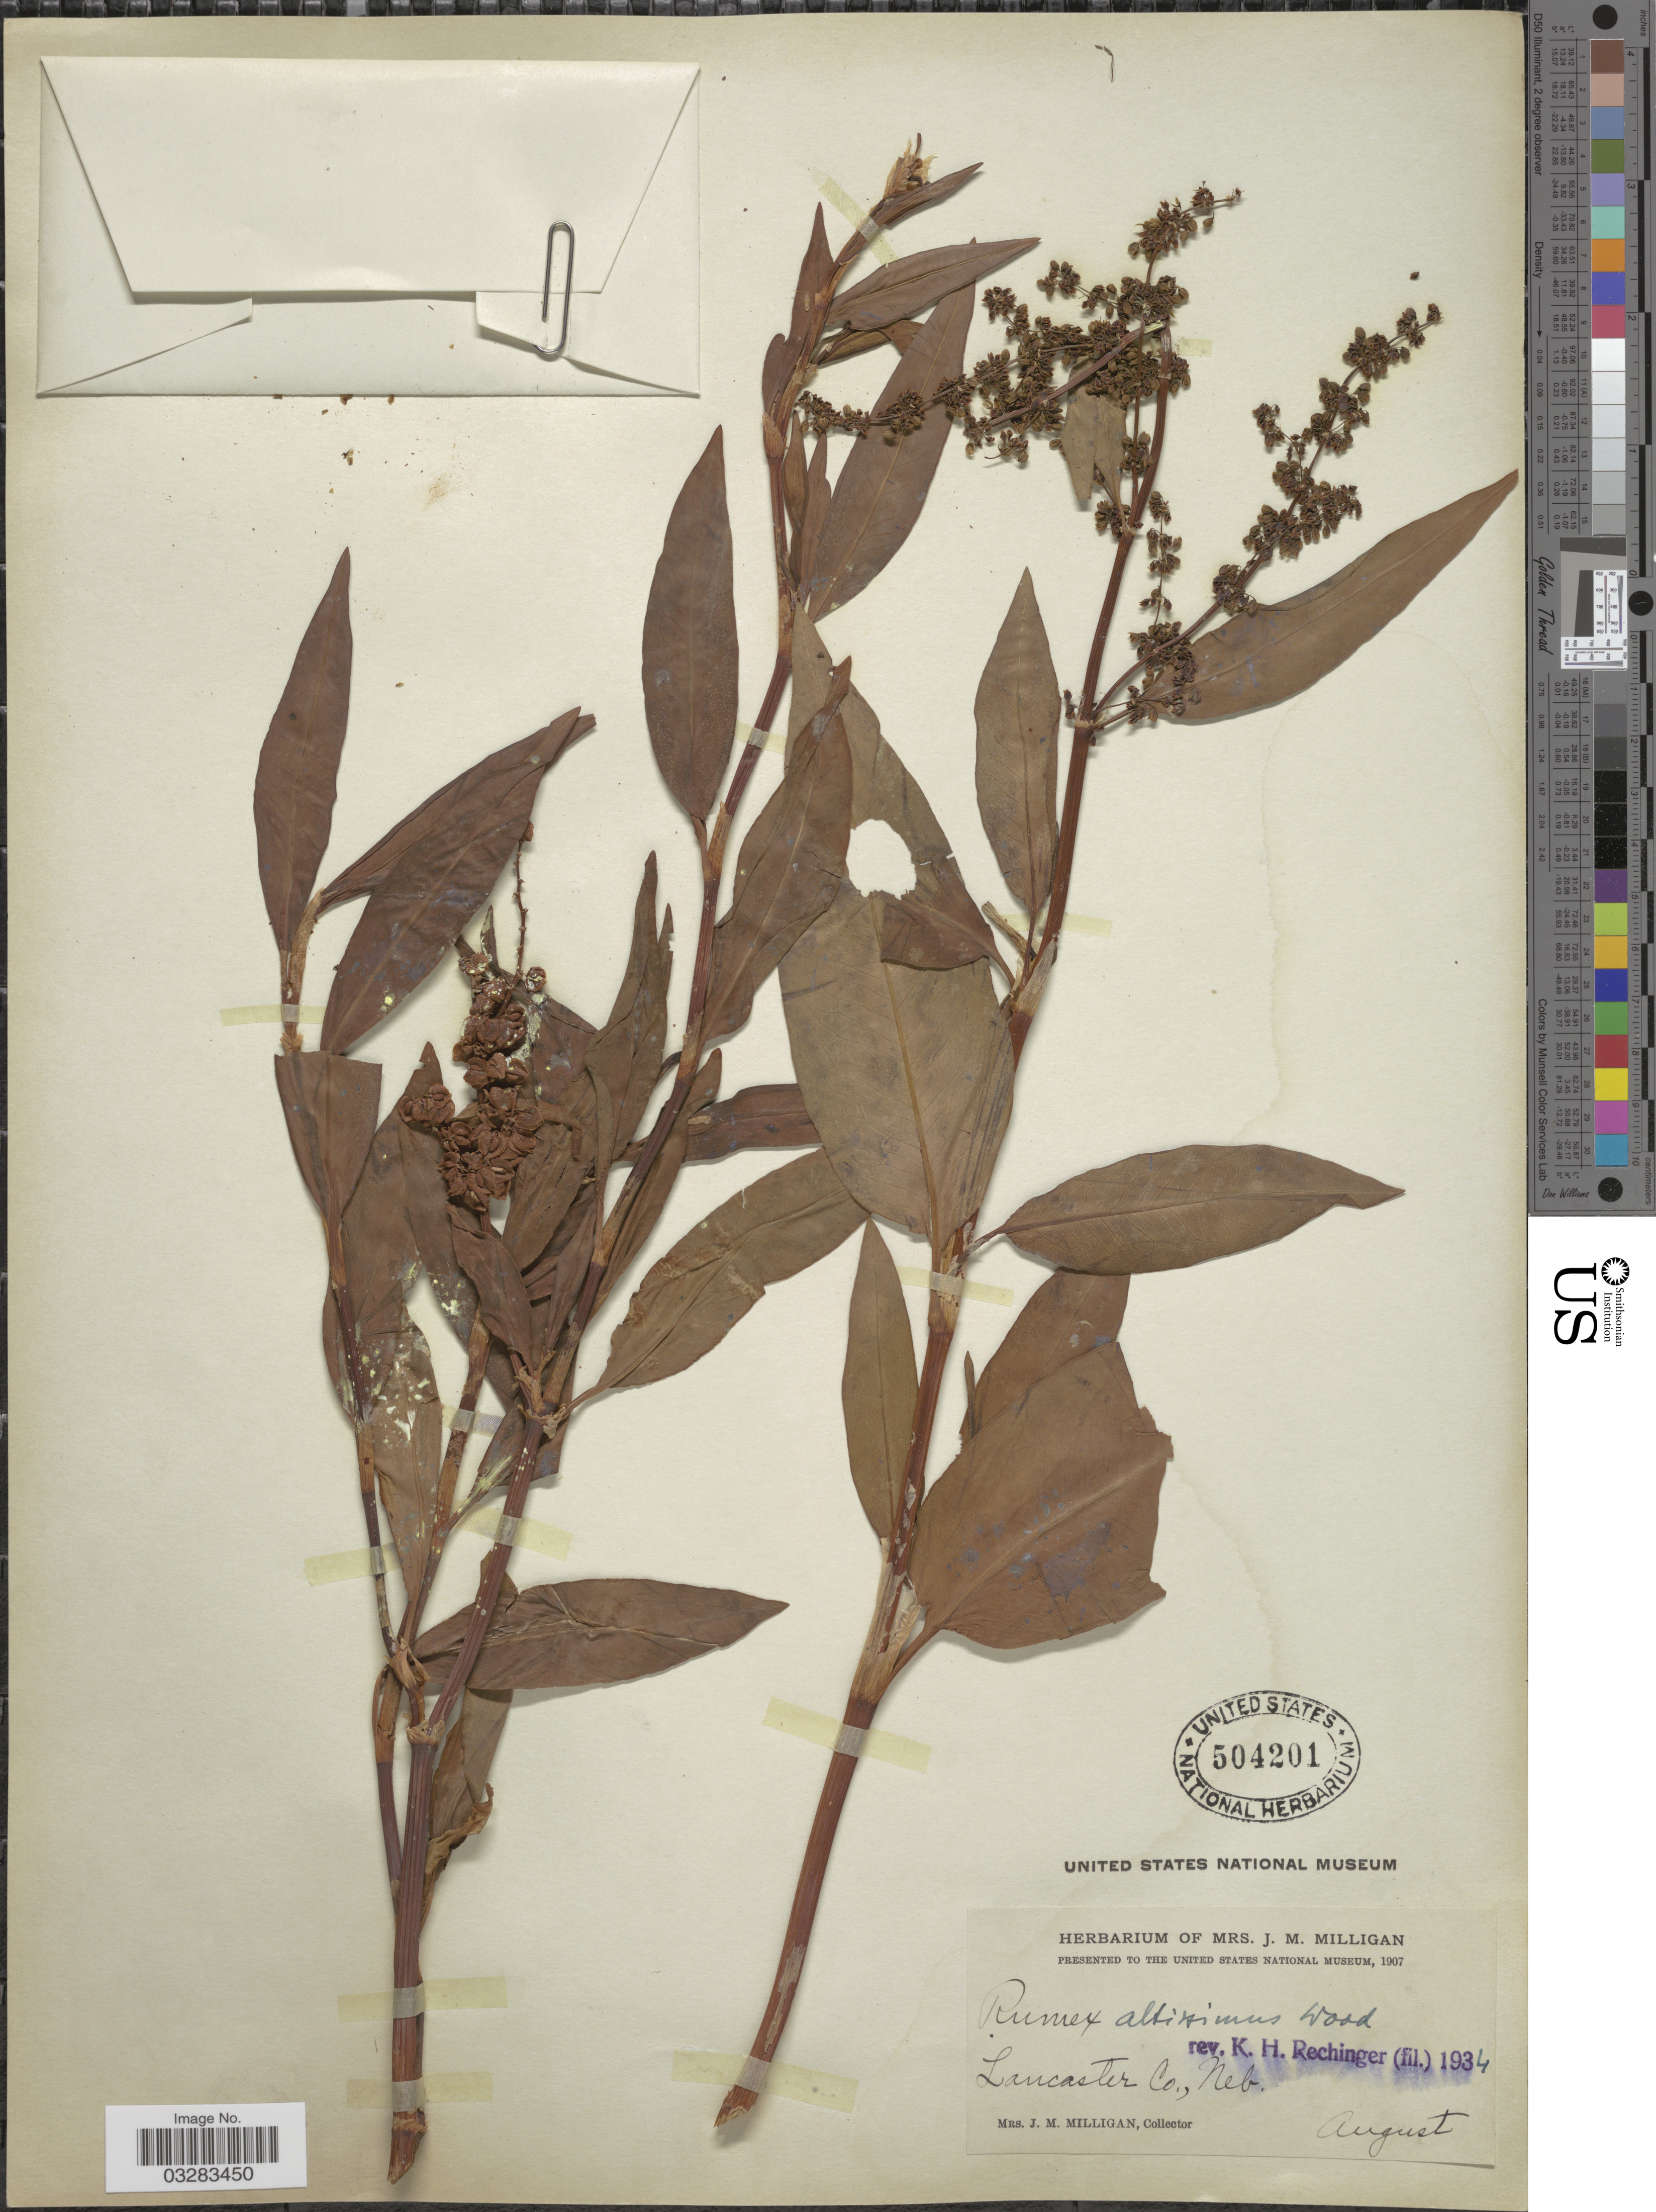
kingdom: Plantae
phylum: Tracheophyta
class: Magnoliopsida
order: Caryophyllales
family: Polygonaceae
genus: Rumex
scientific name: Rumex altissimus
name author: Alph. Wood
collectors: J. Milligan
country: United States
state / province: Nebraska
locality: Lancaster Co.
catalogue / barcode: US 504201